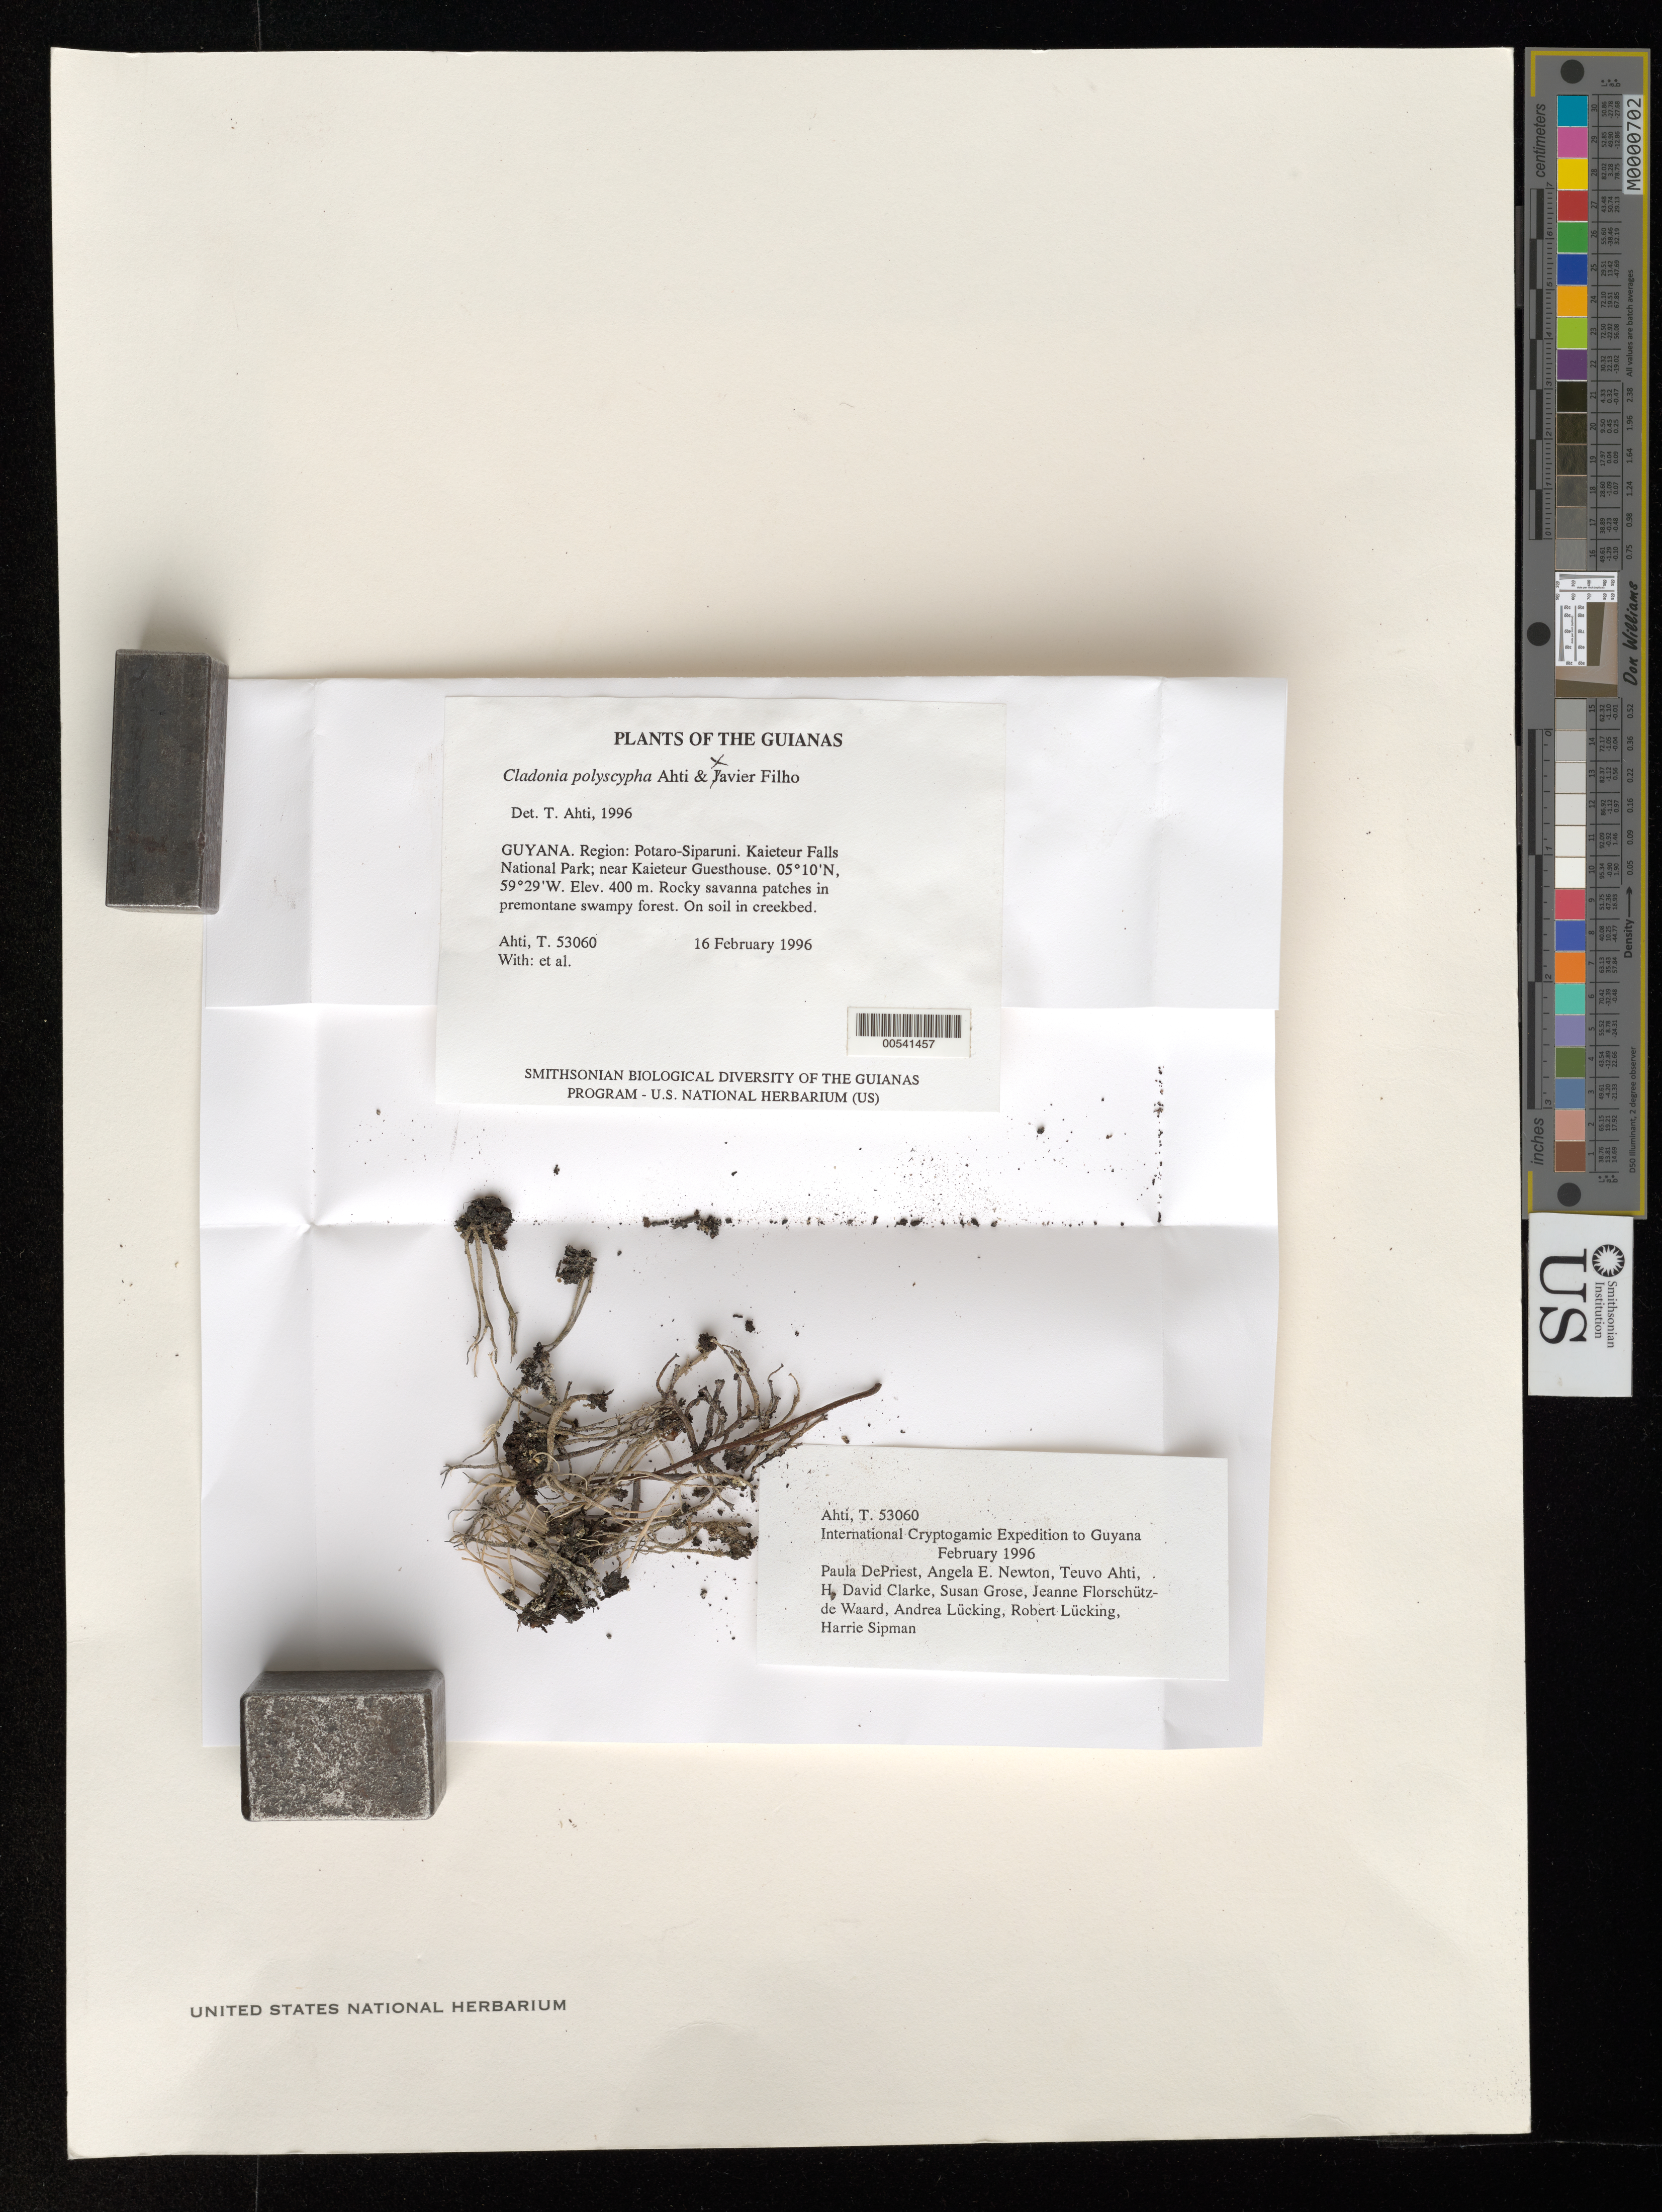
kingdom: Fungi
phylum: Ascomycota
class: Lecanoromycetes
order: Lecanorales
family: Cladoniaceae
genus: Cladonia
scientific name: Cladonia polyscypha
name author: Ahti & Xavier Filho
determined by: Ahti, Teuvo T.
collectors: T. T. Ahti et al.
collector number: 53060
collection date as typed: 16 February 1996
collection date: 1996-02-16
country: Guyana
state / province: Potaro-Siparuni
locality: Kaieteur Falls National Park; near Kaieteur Guesthouse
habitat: Rocky savanna patches in premontane swampy forest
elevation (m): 400